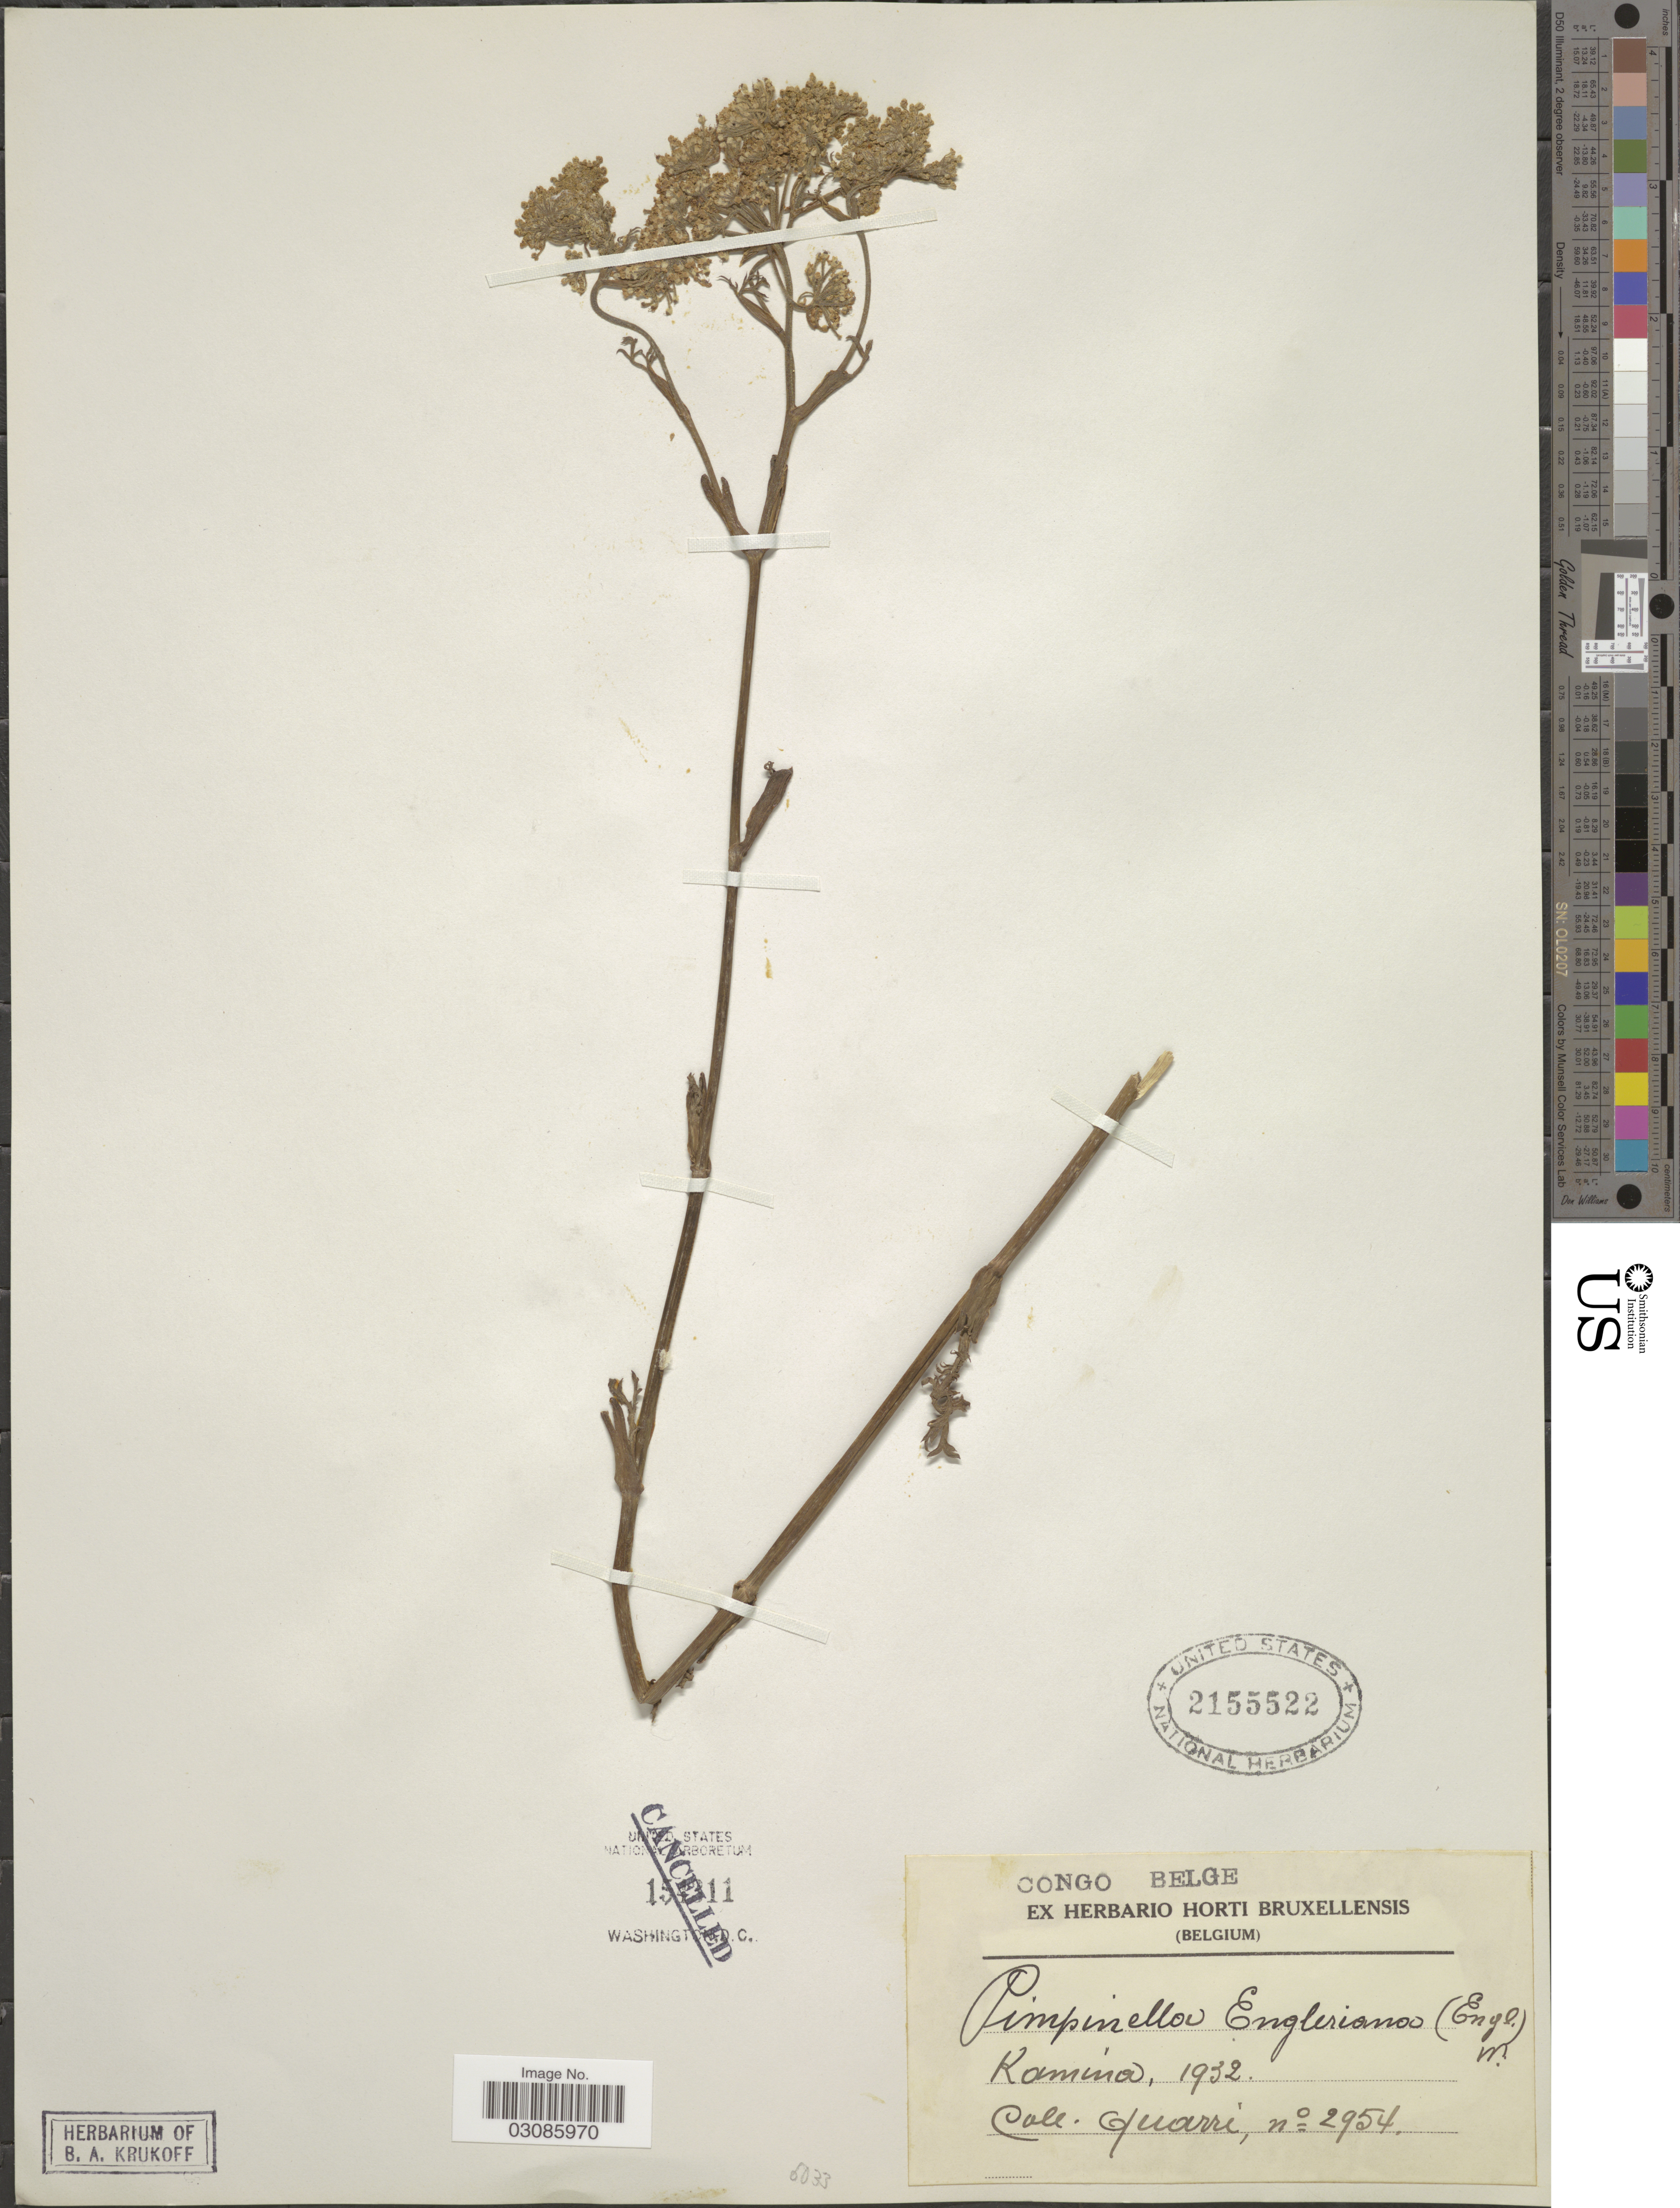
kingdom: Plantae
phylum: Tracheophyta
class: Magnoliopsida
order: Apiales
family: Apiaceae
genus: Pimpinella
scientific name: Pimpinella engleriana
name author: H. Wolff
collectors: -. Quarre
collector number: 2954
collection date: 1932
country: Congo, Democratic Republic of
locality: Congo Belge, Kamina.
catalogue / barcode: US 2155522